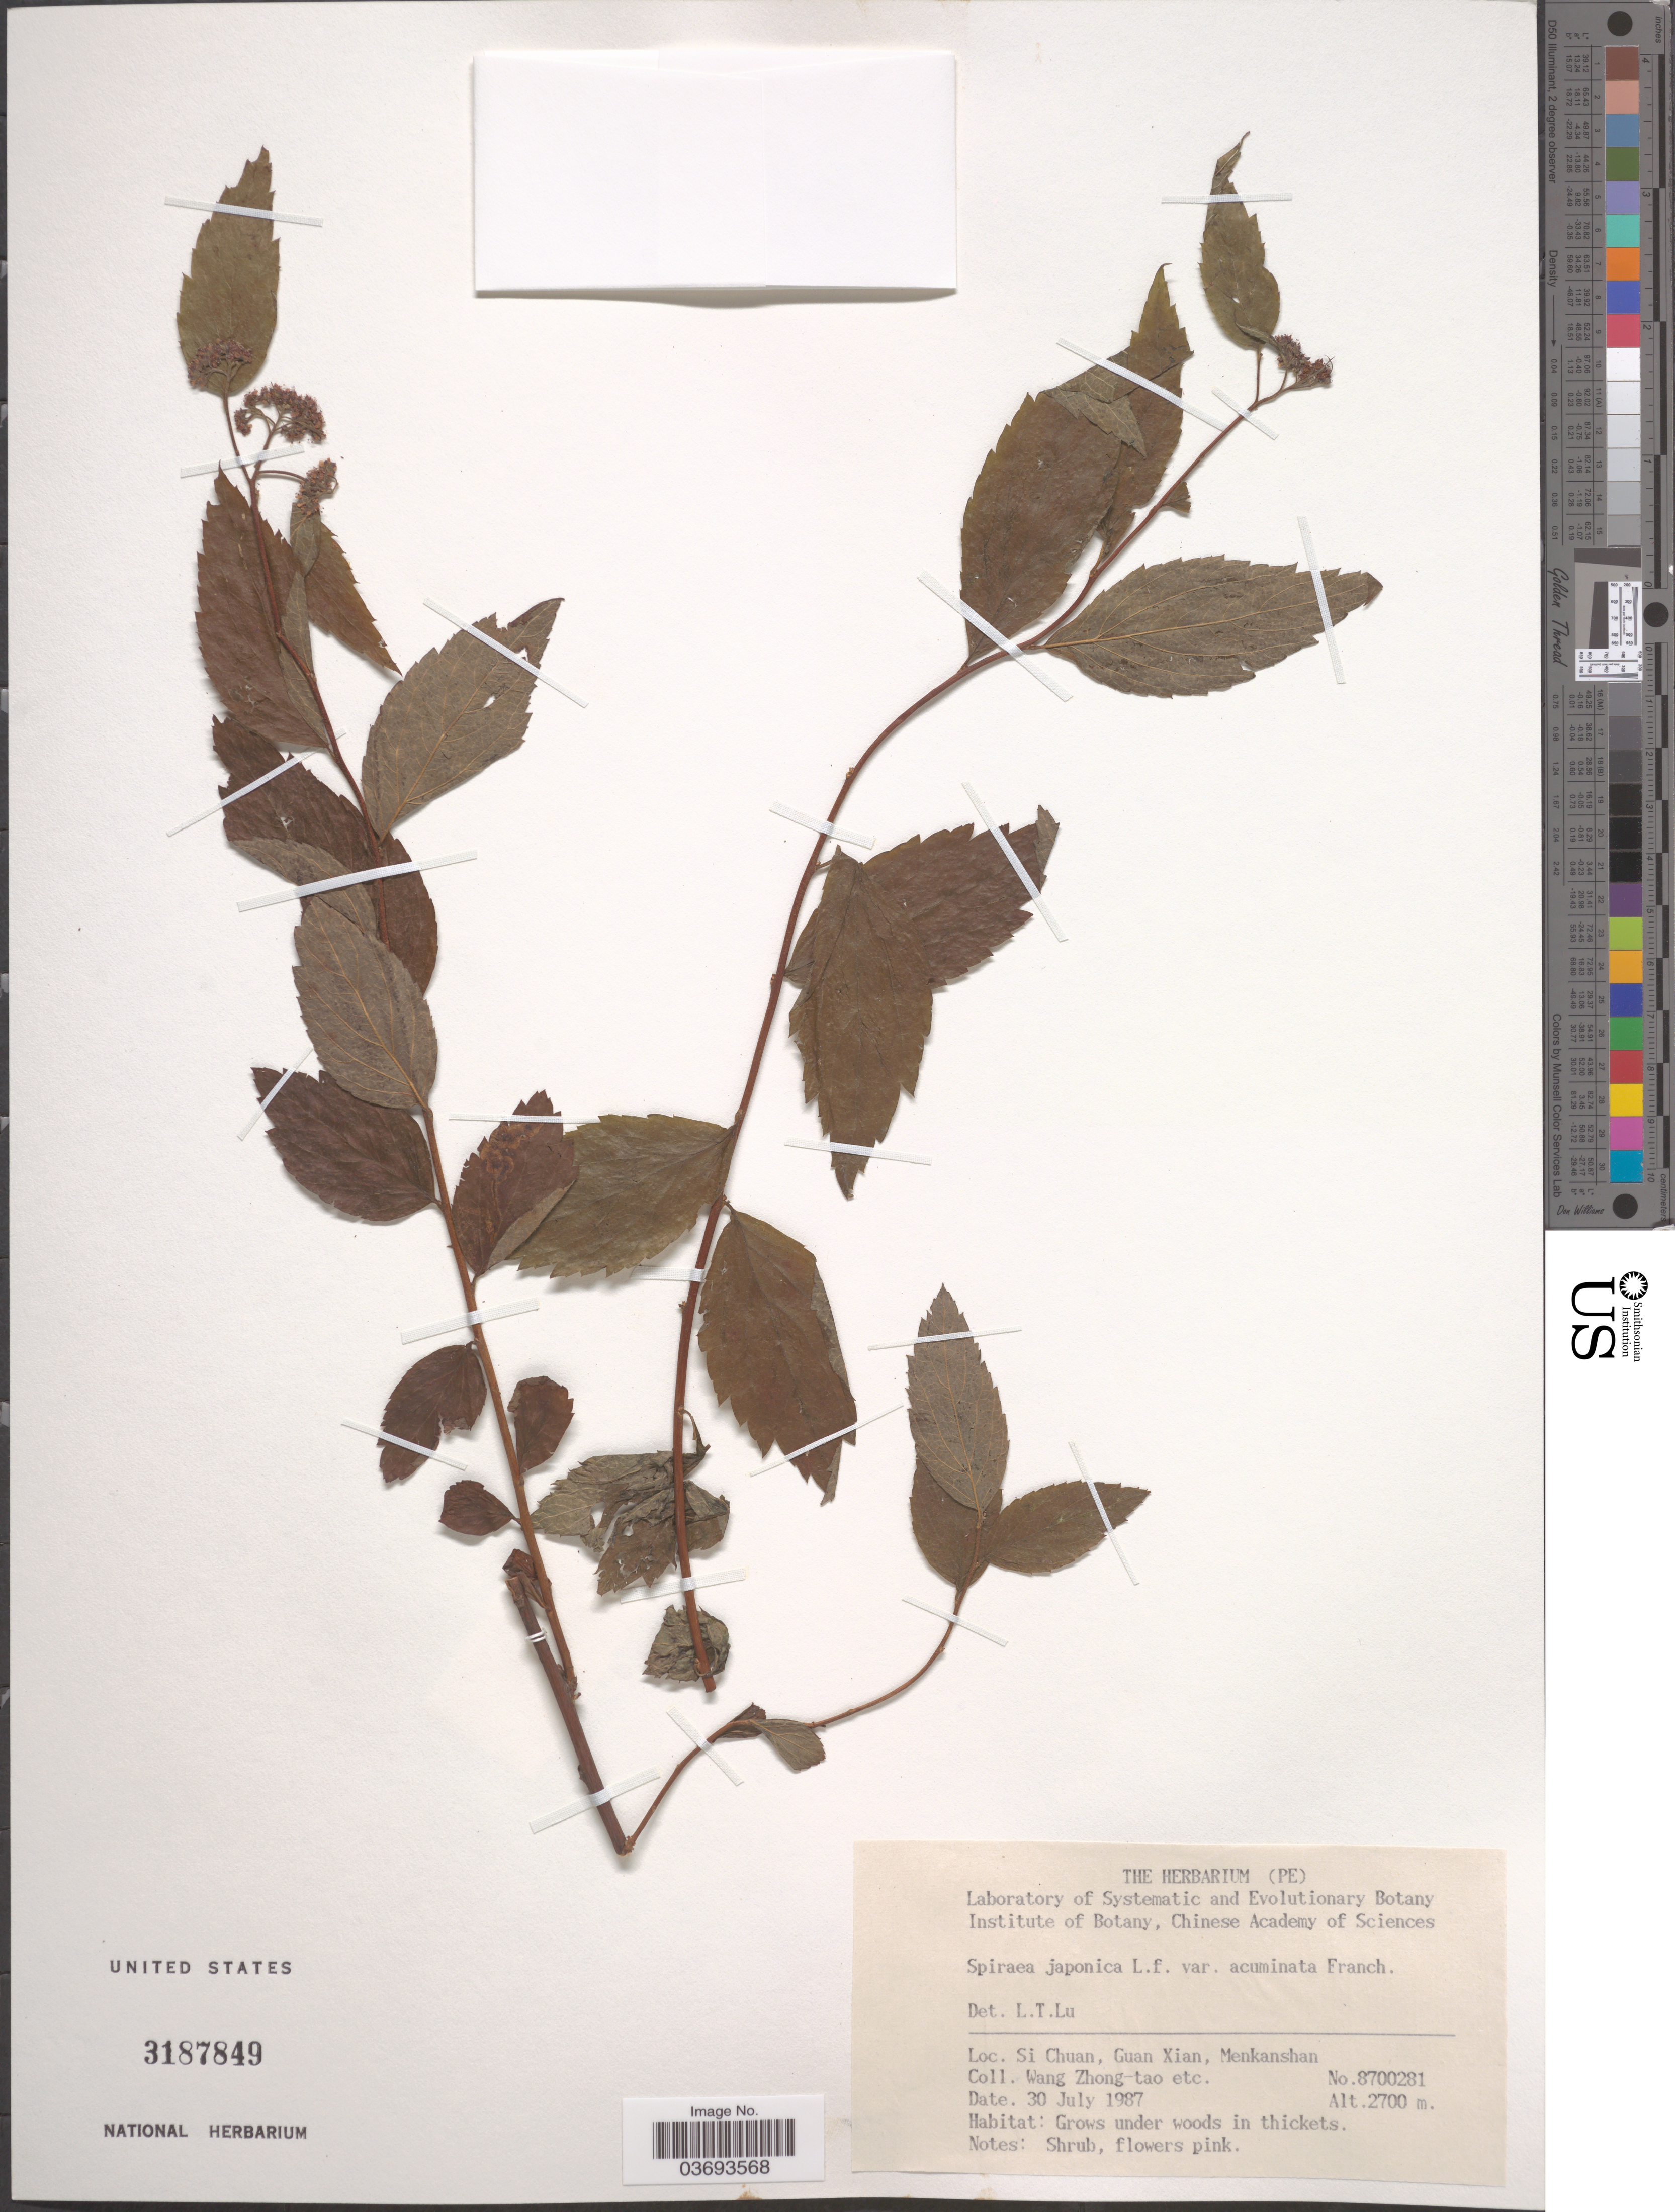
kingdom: Plantae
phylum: Tracheophyta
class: Magnoliopsida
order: Rosales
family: Rosaceae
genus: Spiraea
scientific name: Spiraea japonica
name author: L. f.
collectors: W. Zhong-Tao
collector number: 8700281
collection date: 1987-07-30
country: China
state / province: Sichuan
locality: Si Chuan, Guan Xian, Menkanshan.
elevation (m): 2700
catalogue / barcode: US 3187849